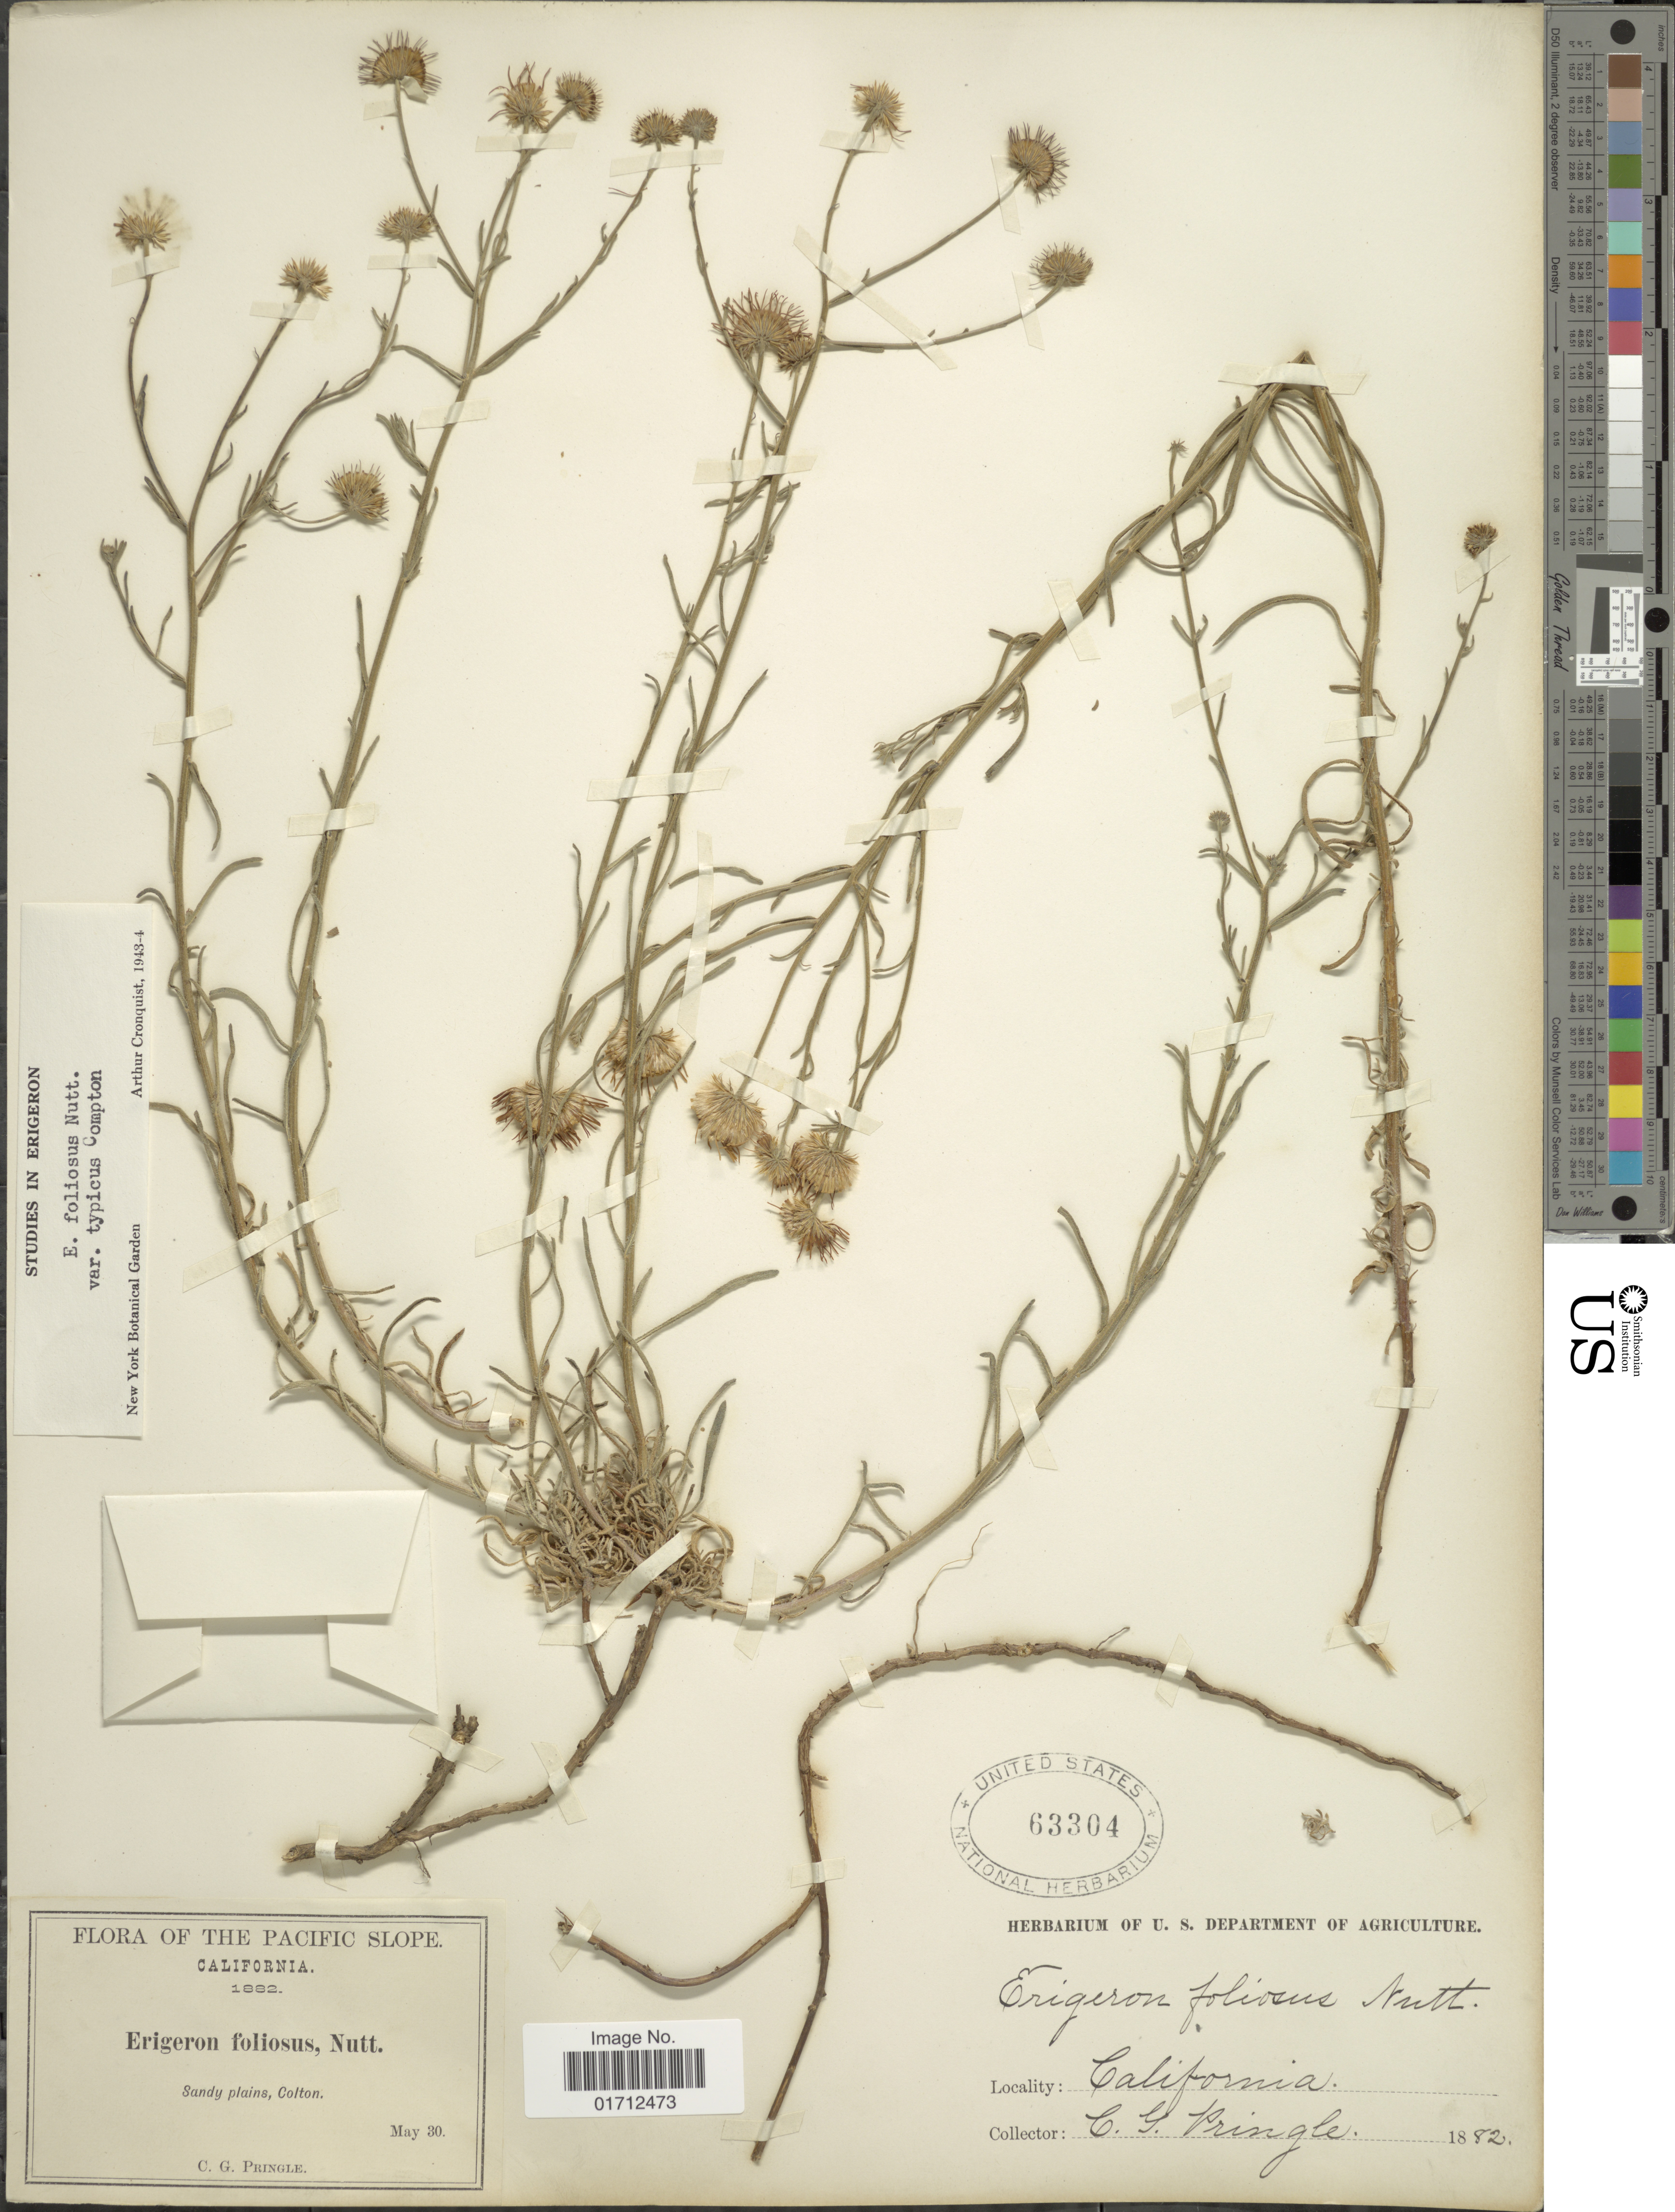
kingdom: Plantae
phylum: Tracheophyta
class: Magnoliopsida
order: Asterales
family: Asteraceae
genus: Erigeron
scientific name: Erigeron foliosus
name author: Nutt.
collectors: C. G. Pringle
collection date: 1882-05-30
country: United States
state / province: California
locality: The Pacific Slope, Colton.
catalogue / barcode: US 63304